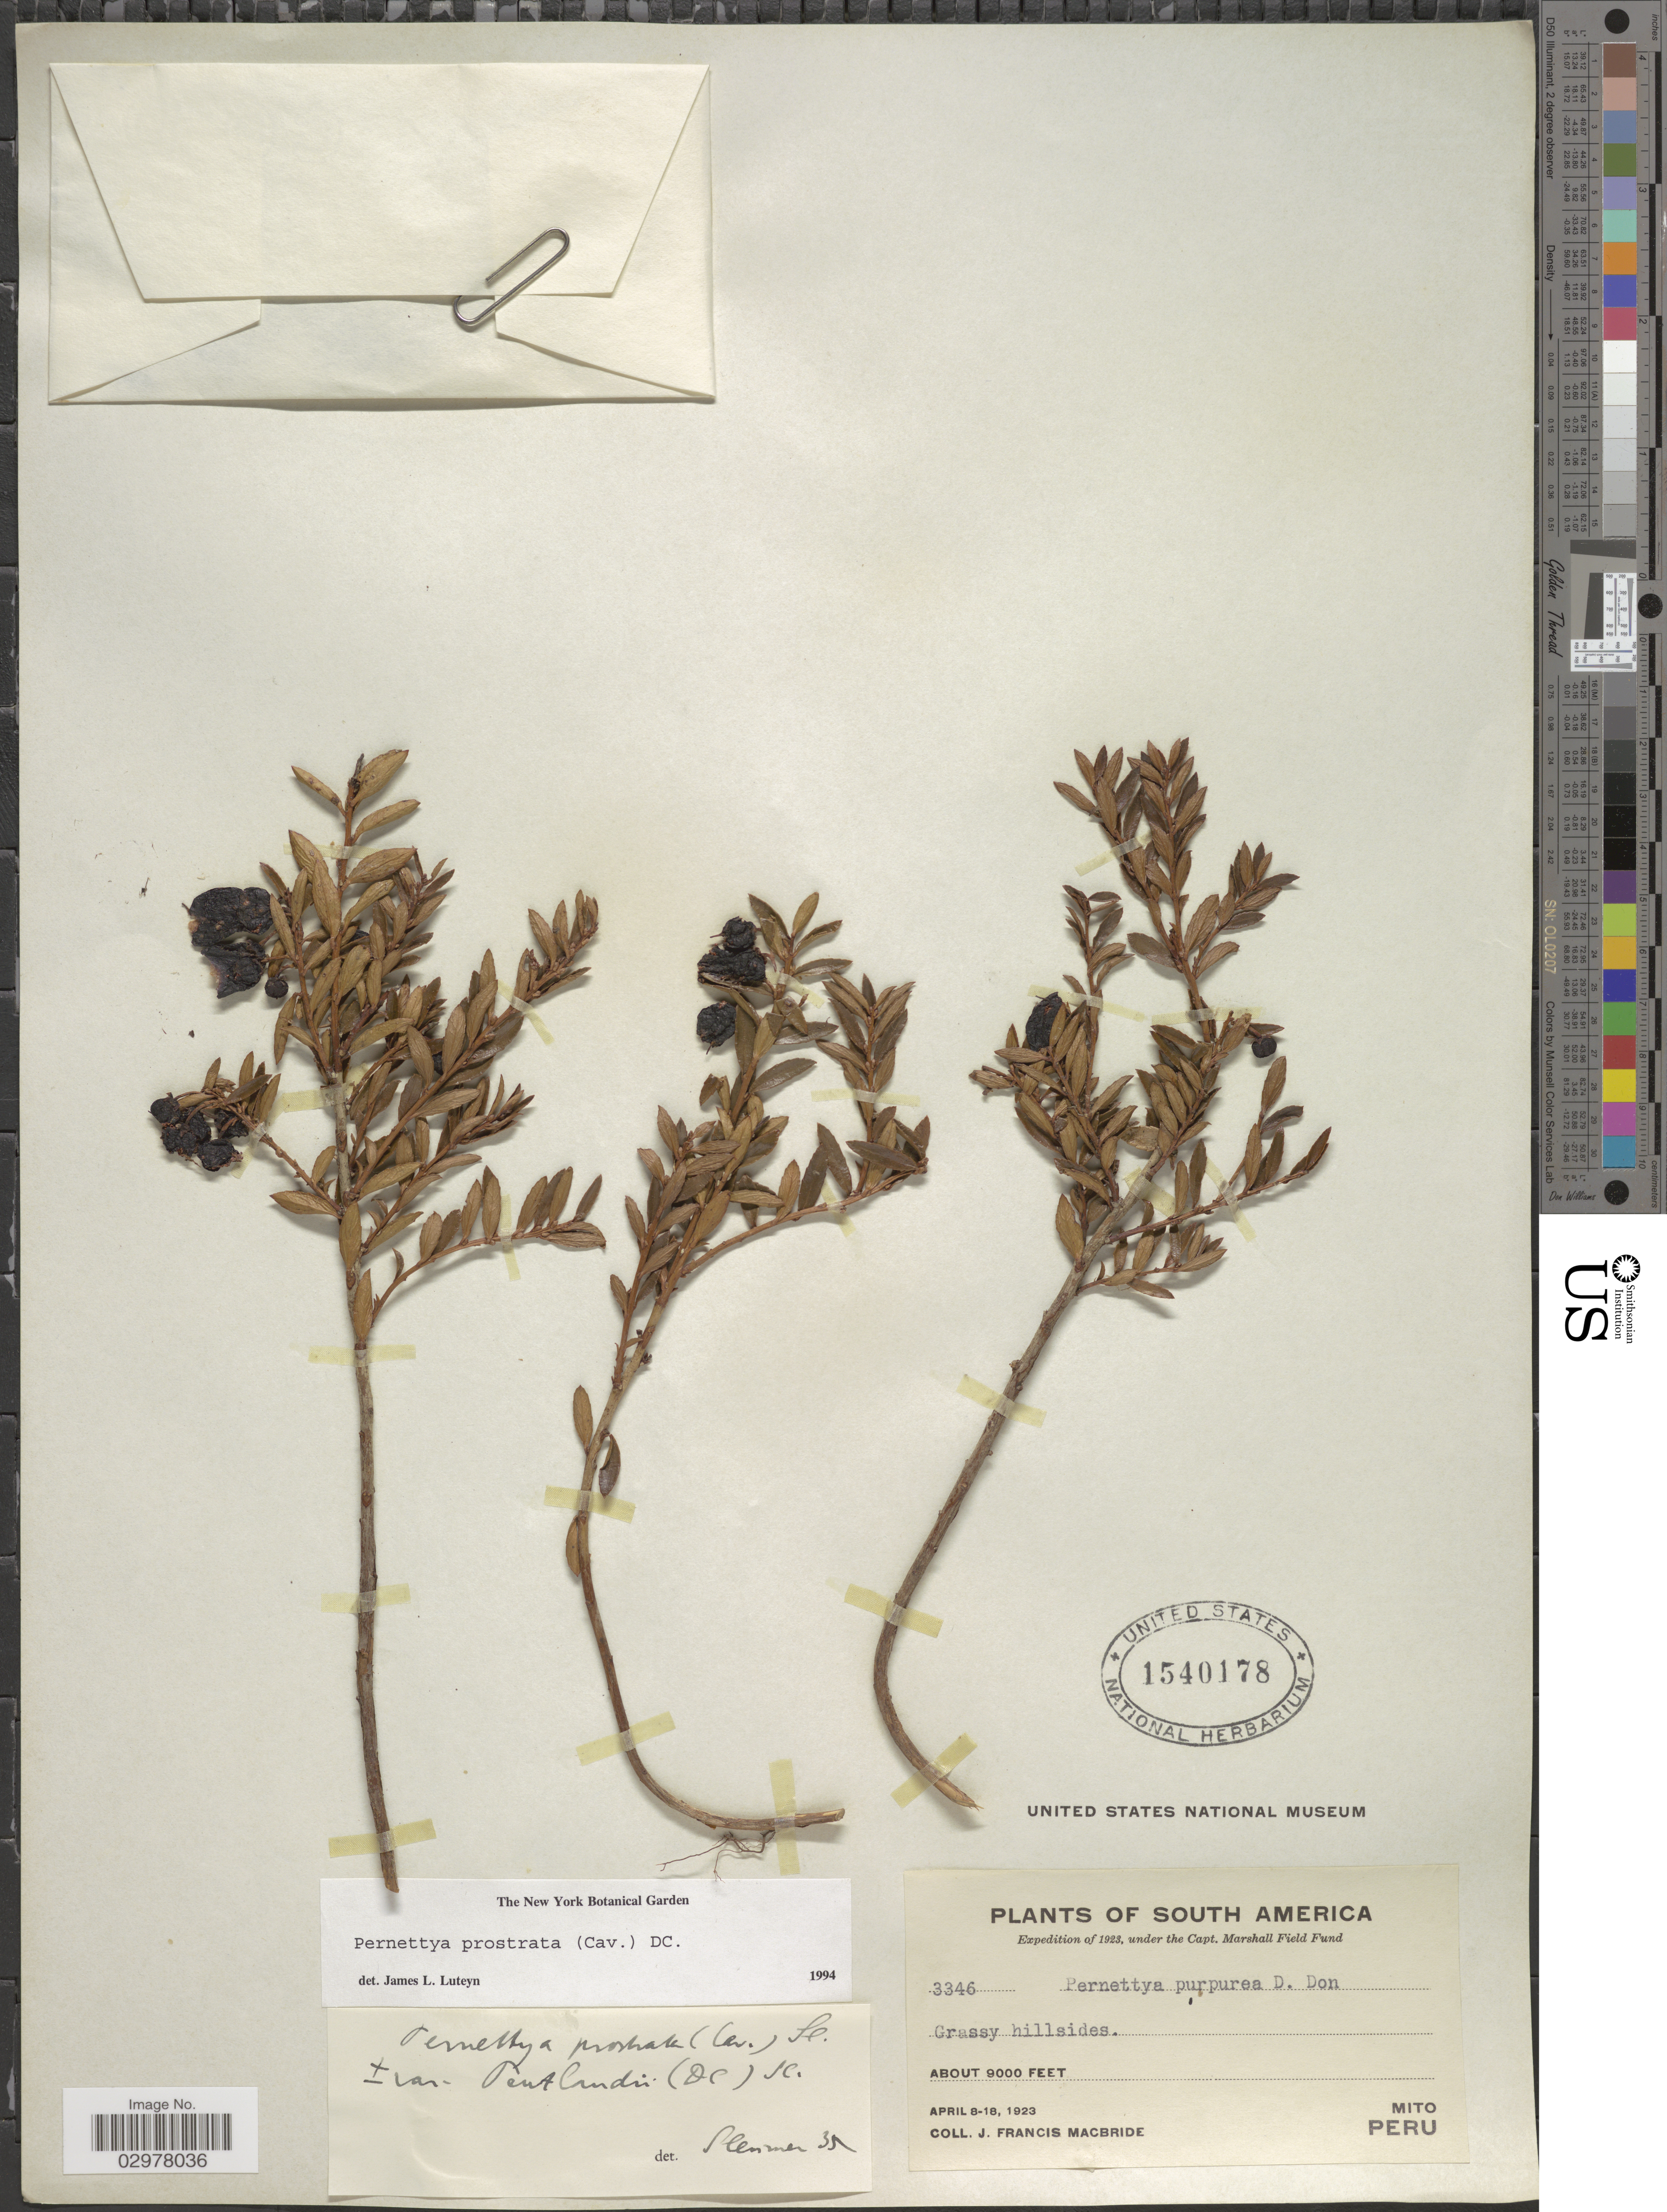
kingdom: Plantae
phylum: Tracheophyta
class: Magnoliopsida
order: Ericales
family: Ericaceae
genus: Pernettya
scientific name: Pernettya prostrata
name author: (Cav.) DC.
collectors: J. F. Macbride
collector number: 3346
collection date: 1923-04-08/1923-04-18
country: Peru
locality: Mito.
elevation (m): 2743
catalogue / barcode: US 1540178